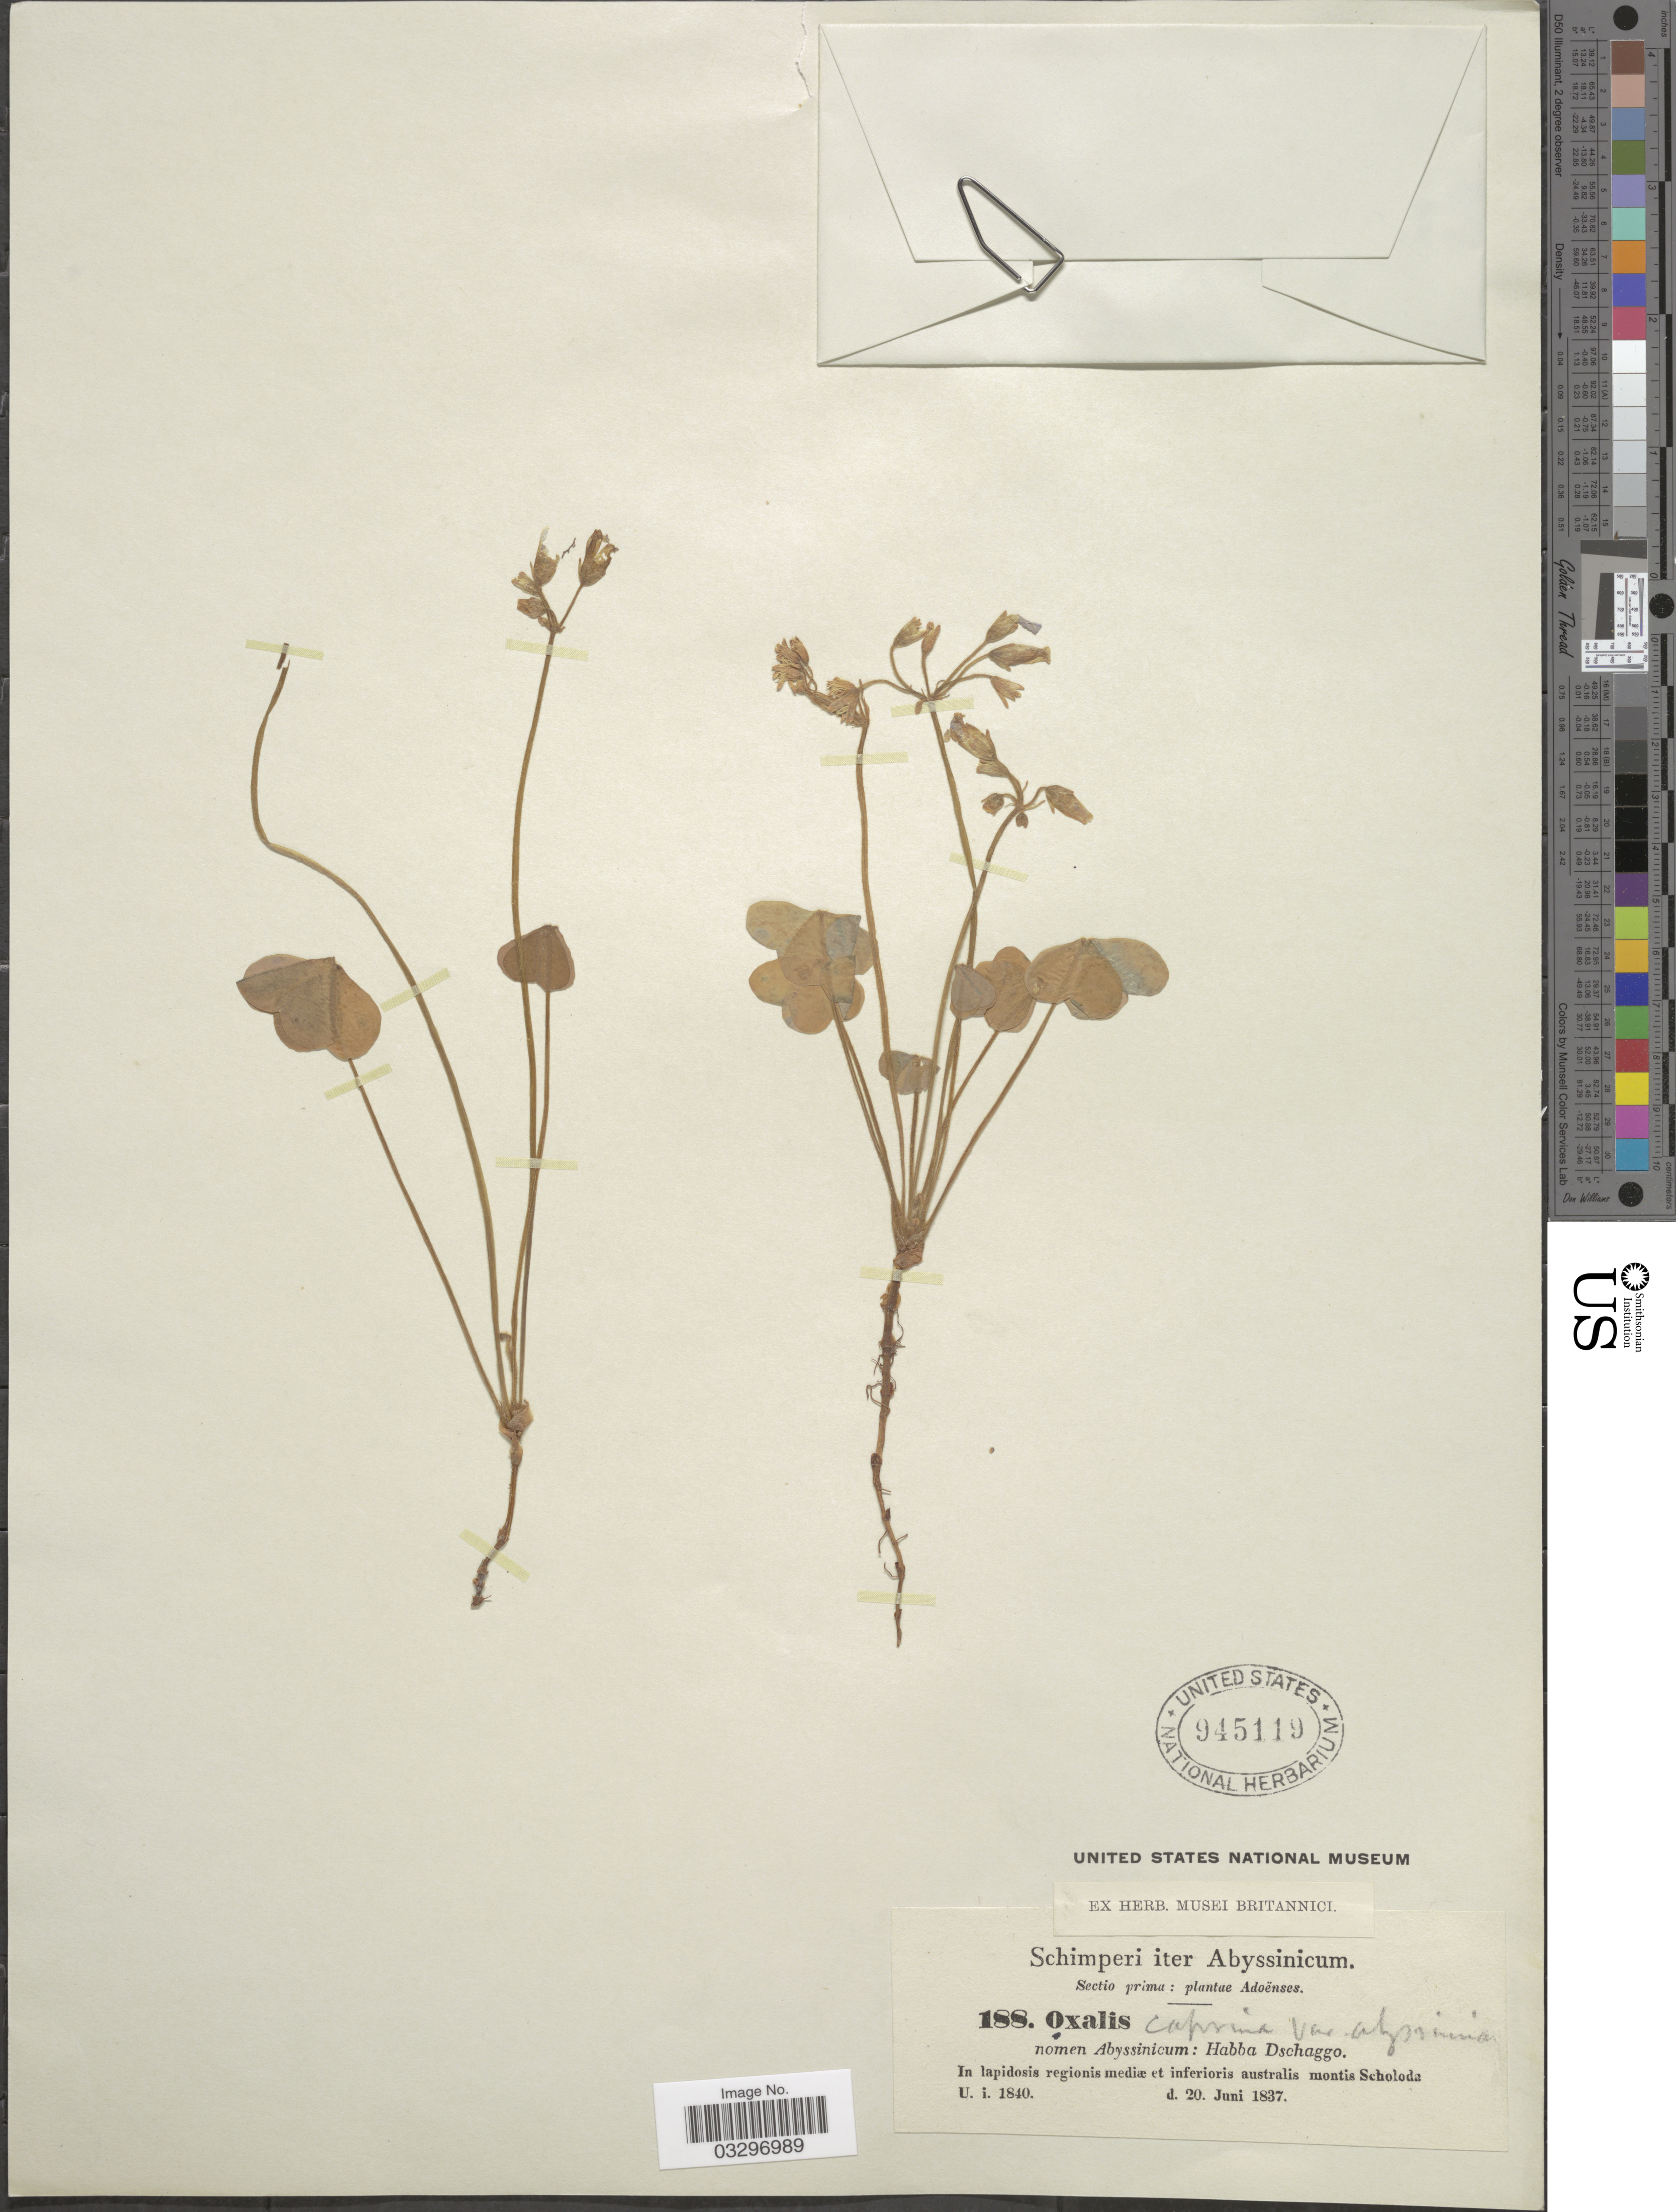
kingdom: Plantae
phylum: Tracheophyta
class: Magnoliopsida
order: Oxalidales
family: Oxalidaceae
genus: Oxalis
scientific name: Oxalis caprina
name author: Thunb.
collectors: -. Schimper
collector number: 188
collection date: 1837-06-20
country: Ethiopia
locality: Abyssinicum, Sectio prima: plantae Adoënses, In lapidosis regionis mediæ et inferioris australis montis Scholoda.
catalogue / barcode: US 945119